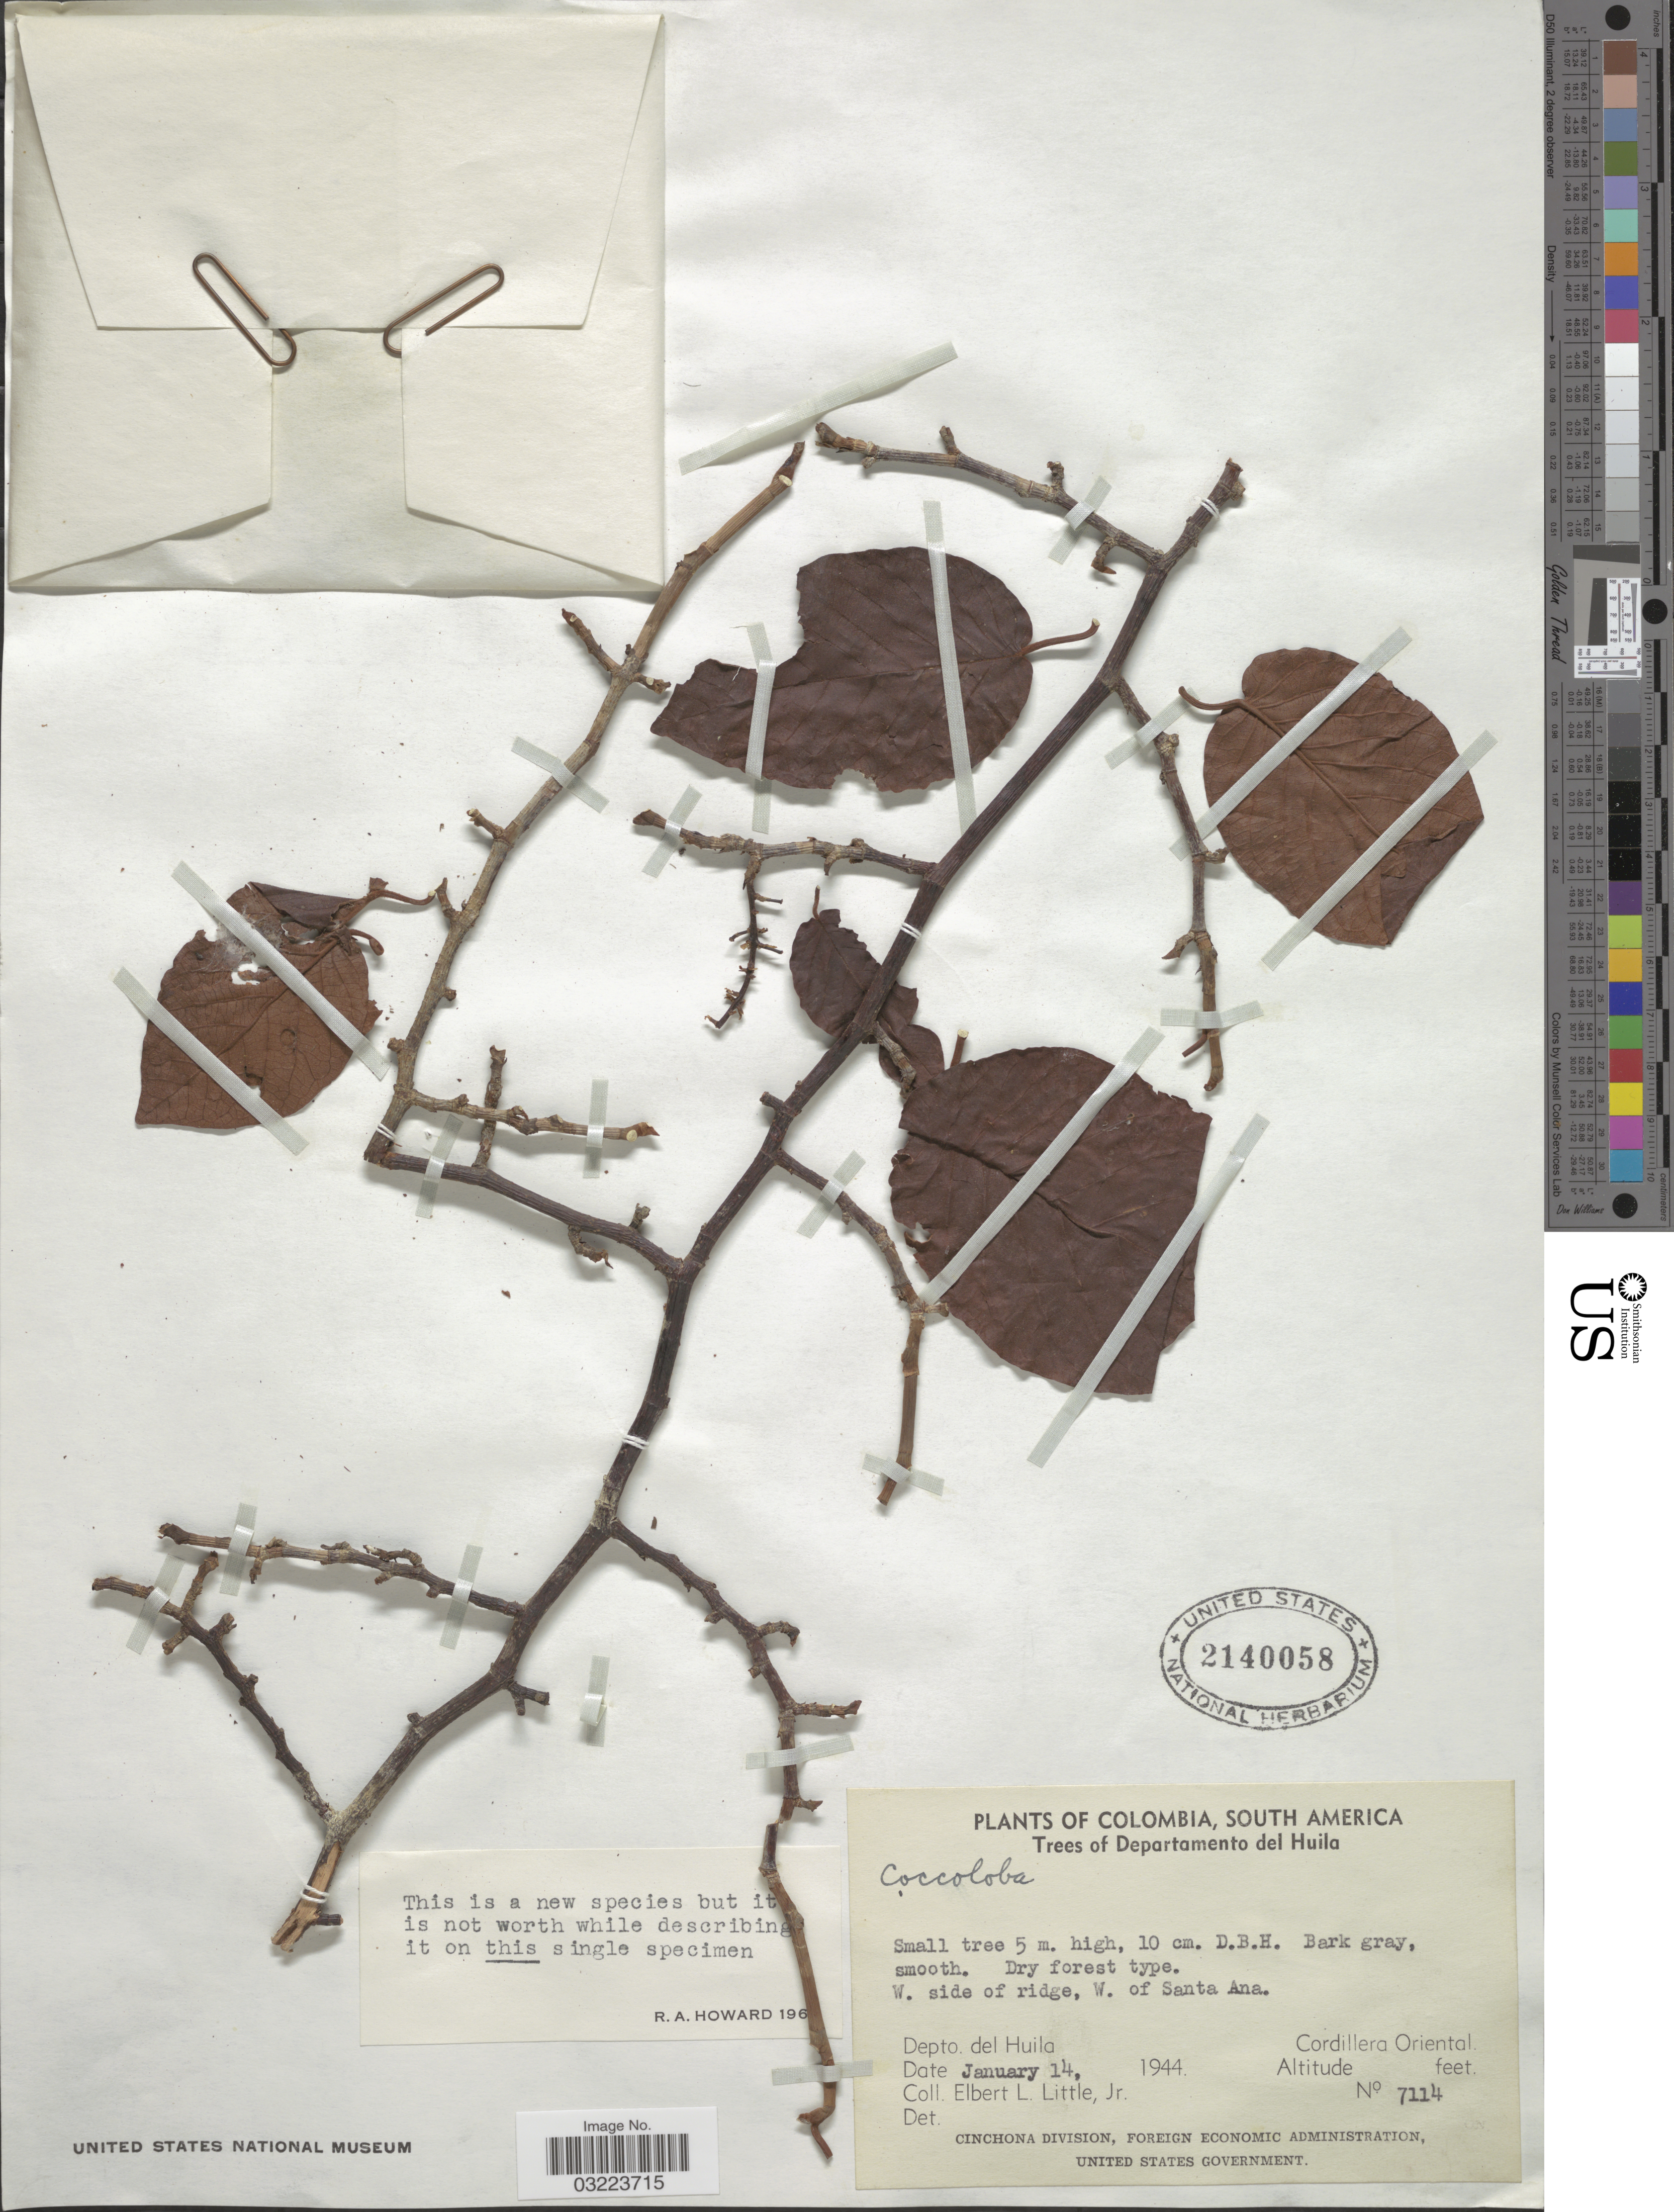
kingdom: Plantae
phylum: Tracheophyta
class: Magnoliopsida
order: Caryophyllales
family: Polygonaceae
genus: Coccoloba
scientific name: Coccoloba sp.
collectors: E. L. Little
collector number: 7114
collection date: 1944-01-14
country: Colombia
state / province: Huila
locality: W. side of ridge, W. of Santa Ana. Departamento del Huila. Cordillera Oriental.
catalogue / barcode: US 2140058